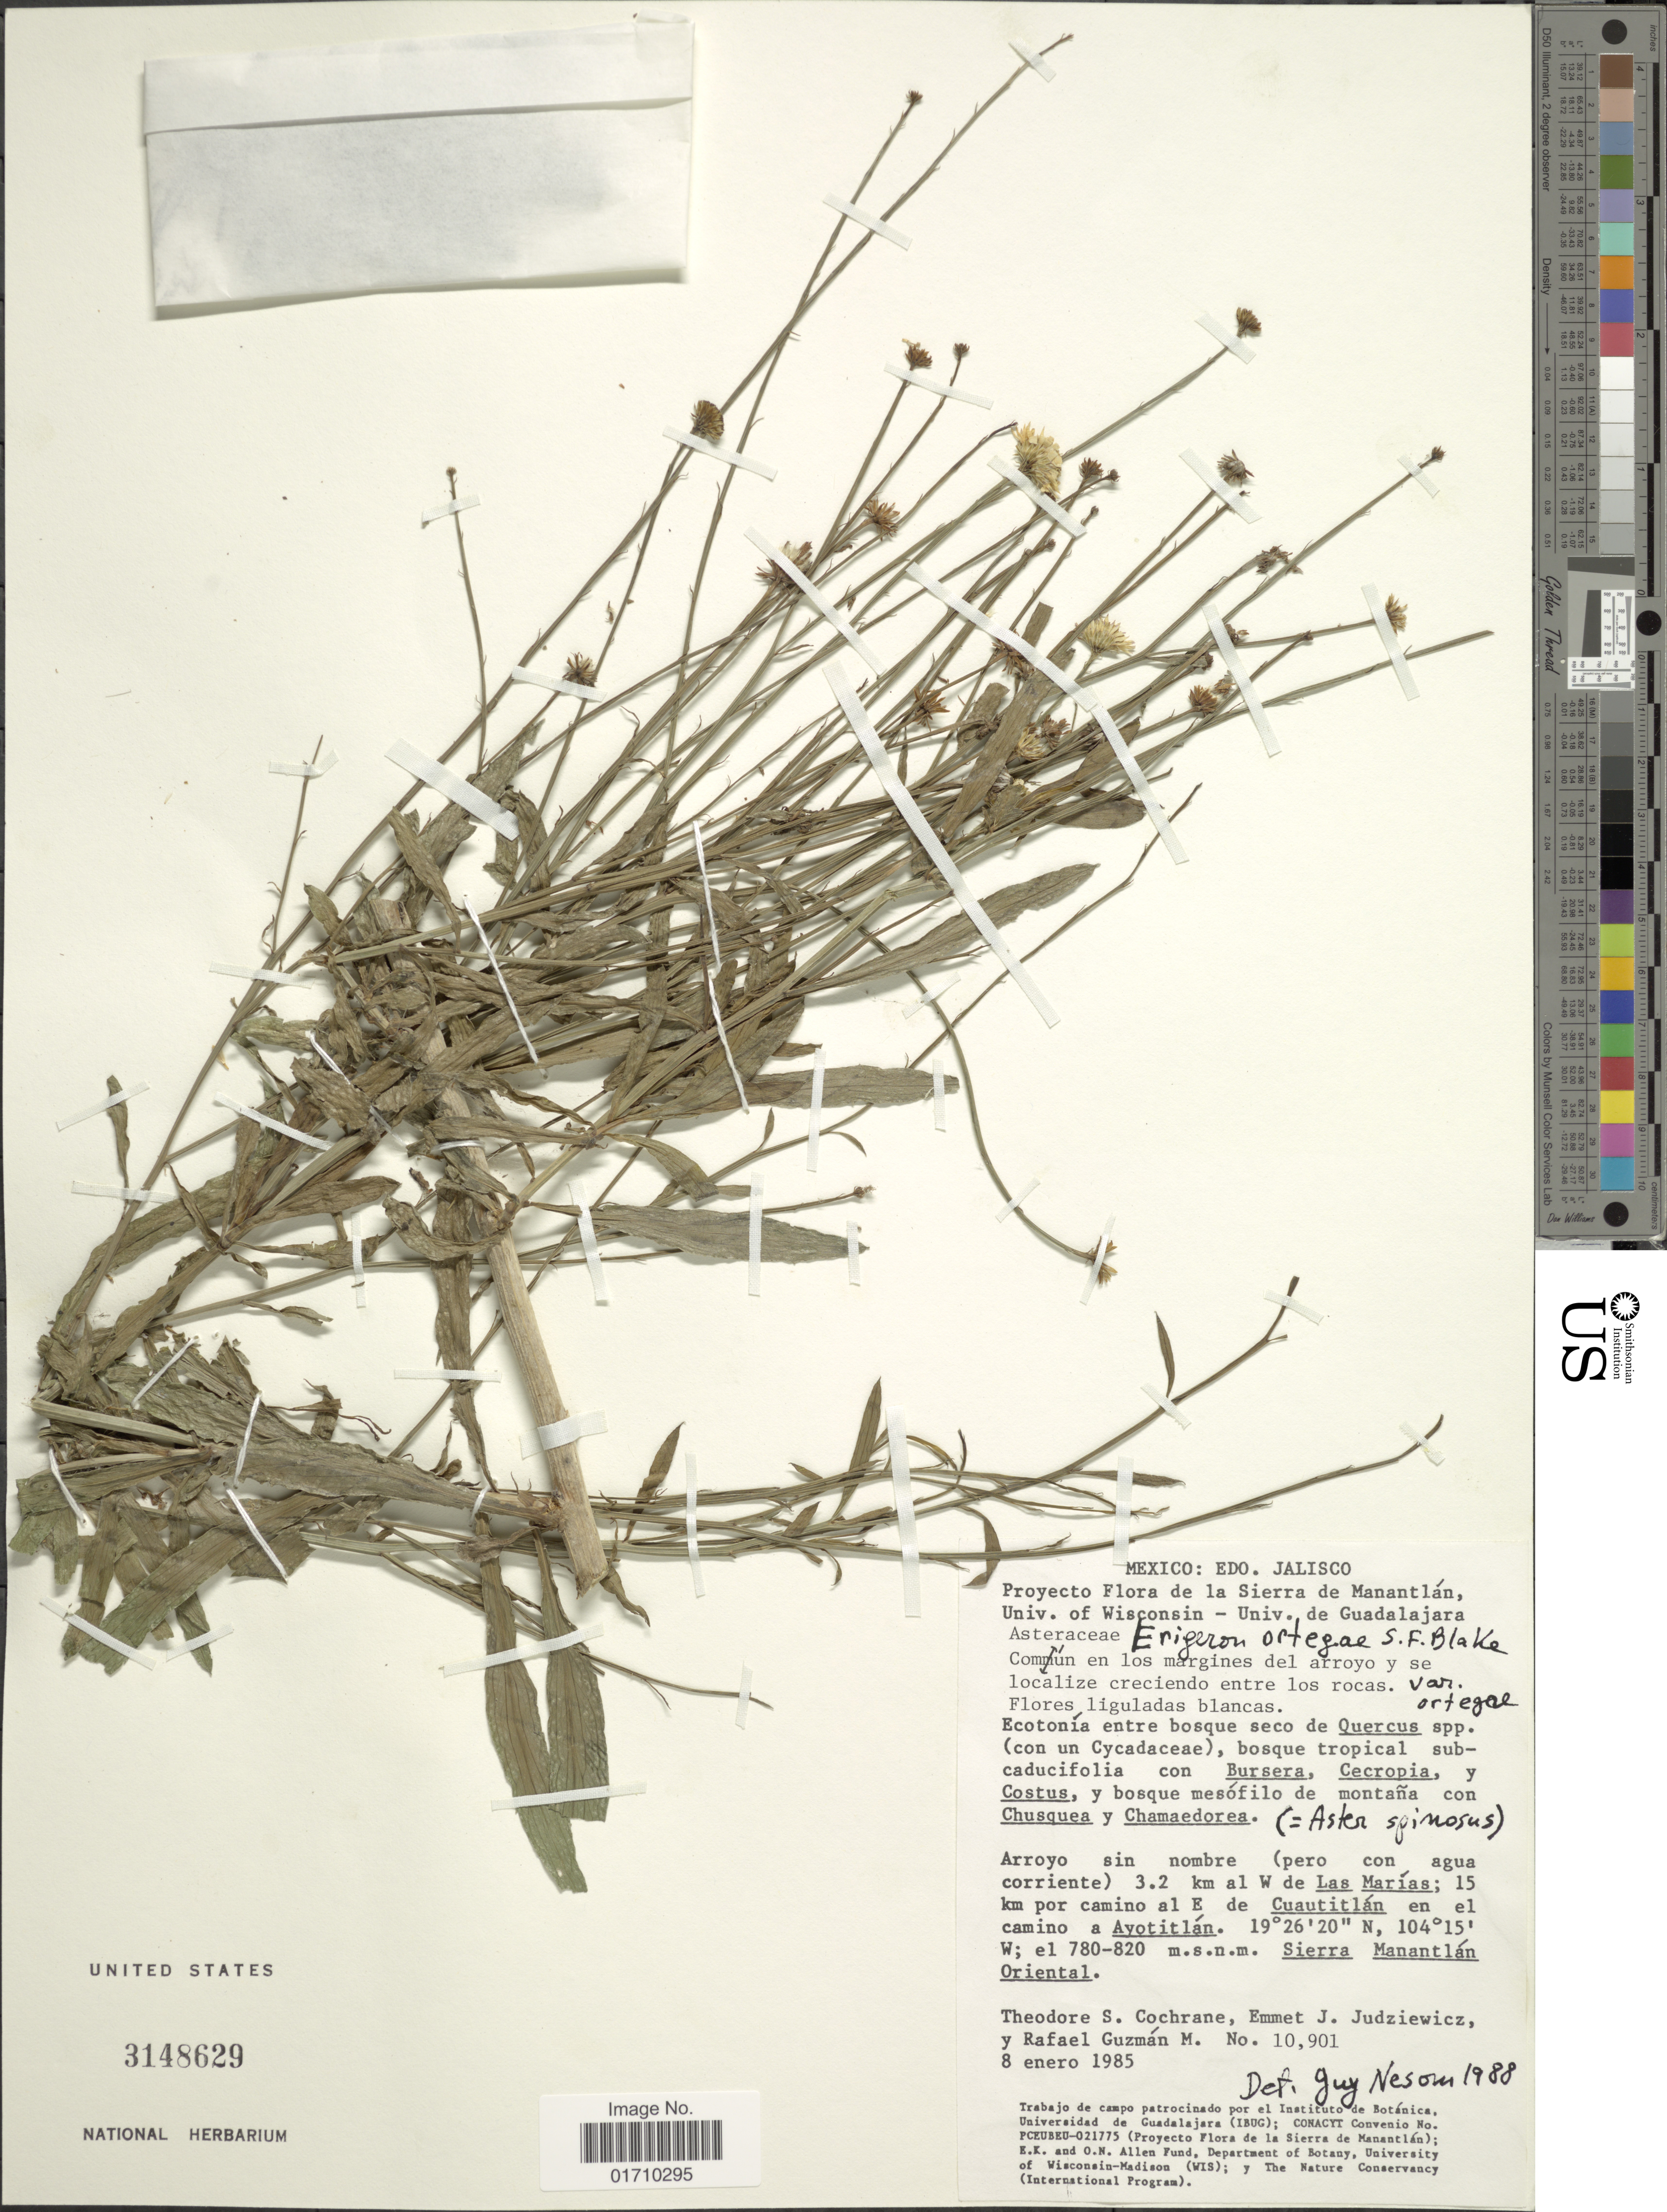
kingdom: Plantae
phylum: Tracheophyta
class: Magnoliopsida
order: Asterales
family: Asteraceae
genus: Chloracantha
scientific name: Chloracantha spinosa var. jaliscensis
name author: (McVaugh) S.D. Sundb.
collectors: T. S. Cochrane, E. J. Judziewicz & R. Guzman-M.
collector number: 10901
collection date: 1985-01-08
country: Mexico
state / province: Jalisco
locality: De la Sierra de Manantlán, Arroyo sin nomvre (pero con agua corriente) 3.2 km al W de Las Marías; 15 km por camino al E de Cuautitlán en camino a Avotitlán, Sierra Manantlán Oriental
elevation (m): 780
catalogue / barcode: US 3148629